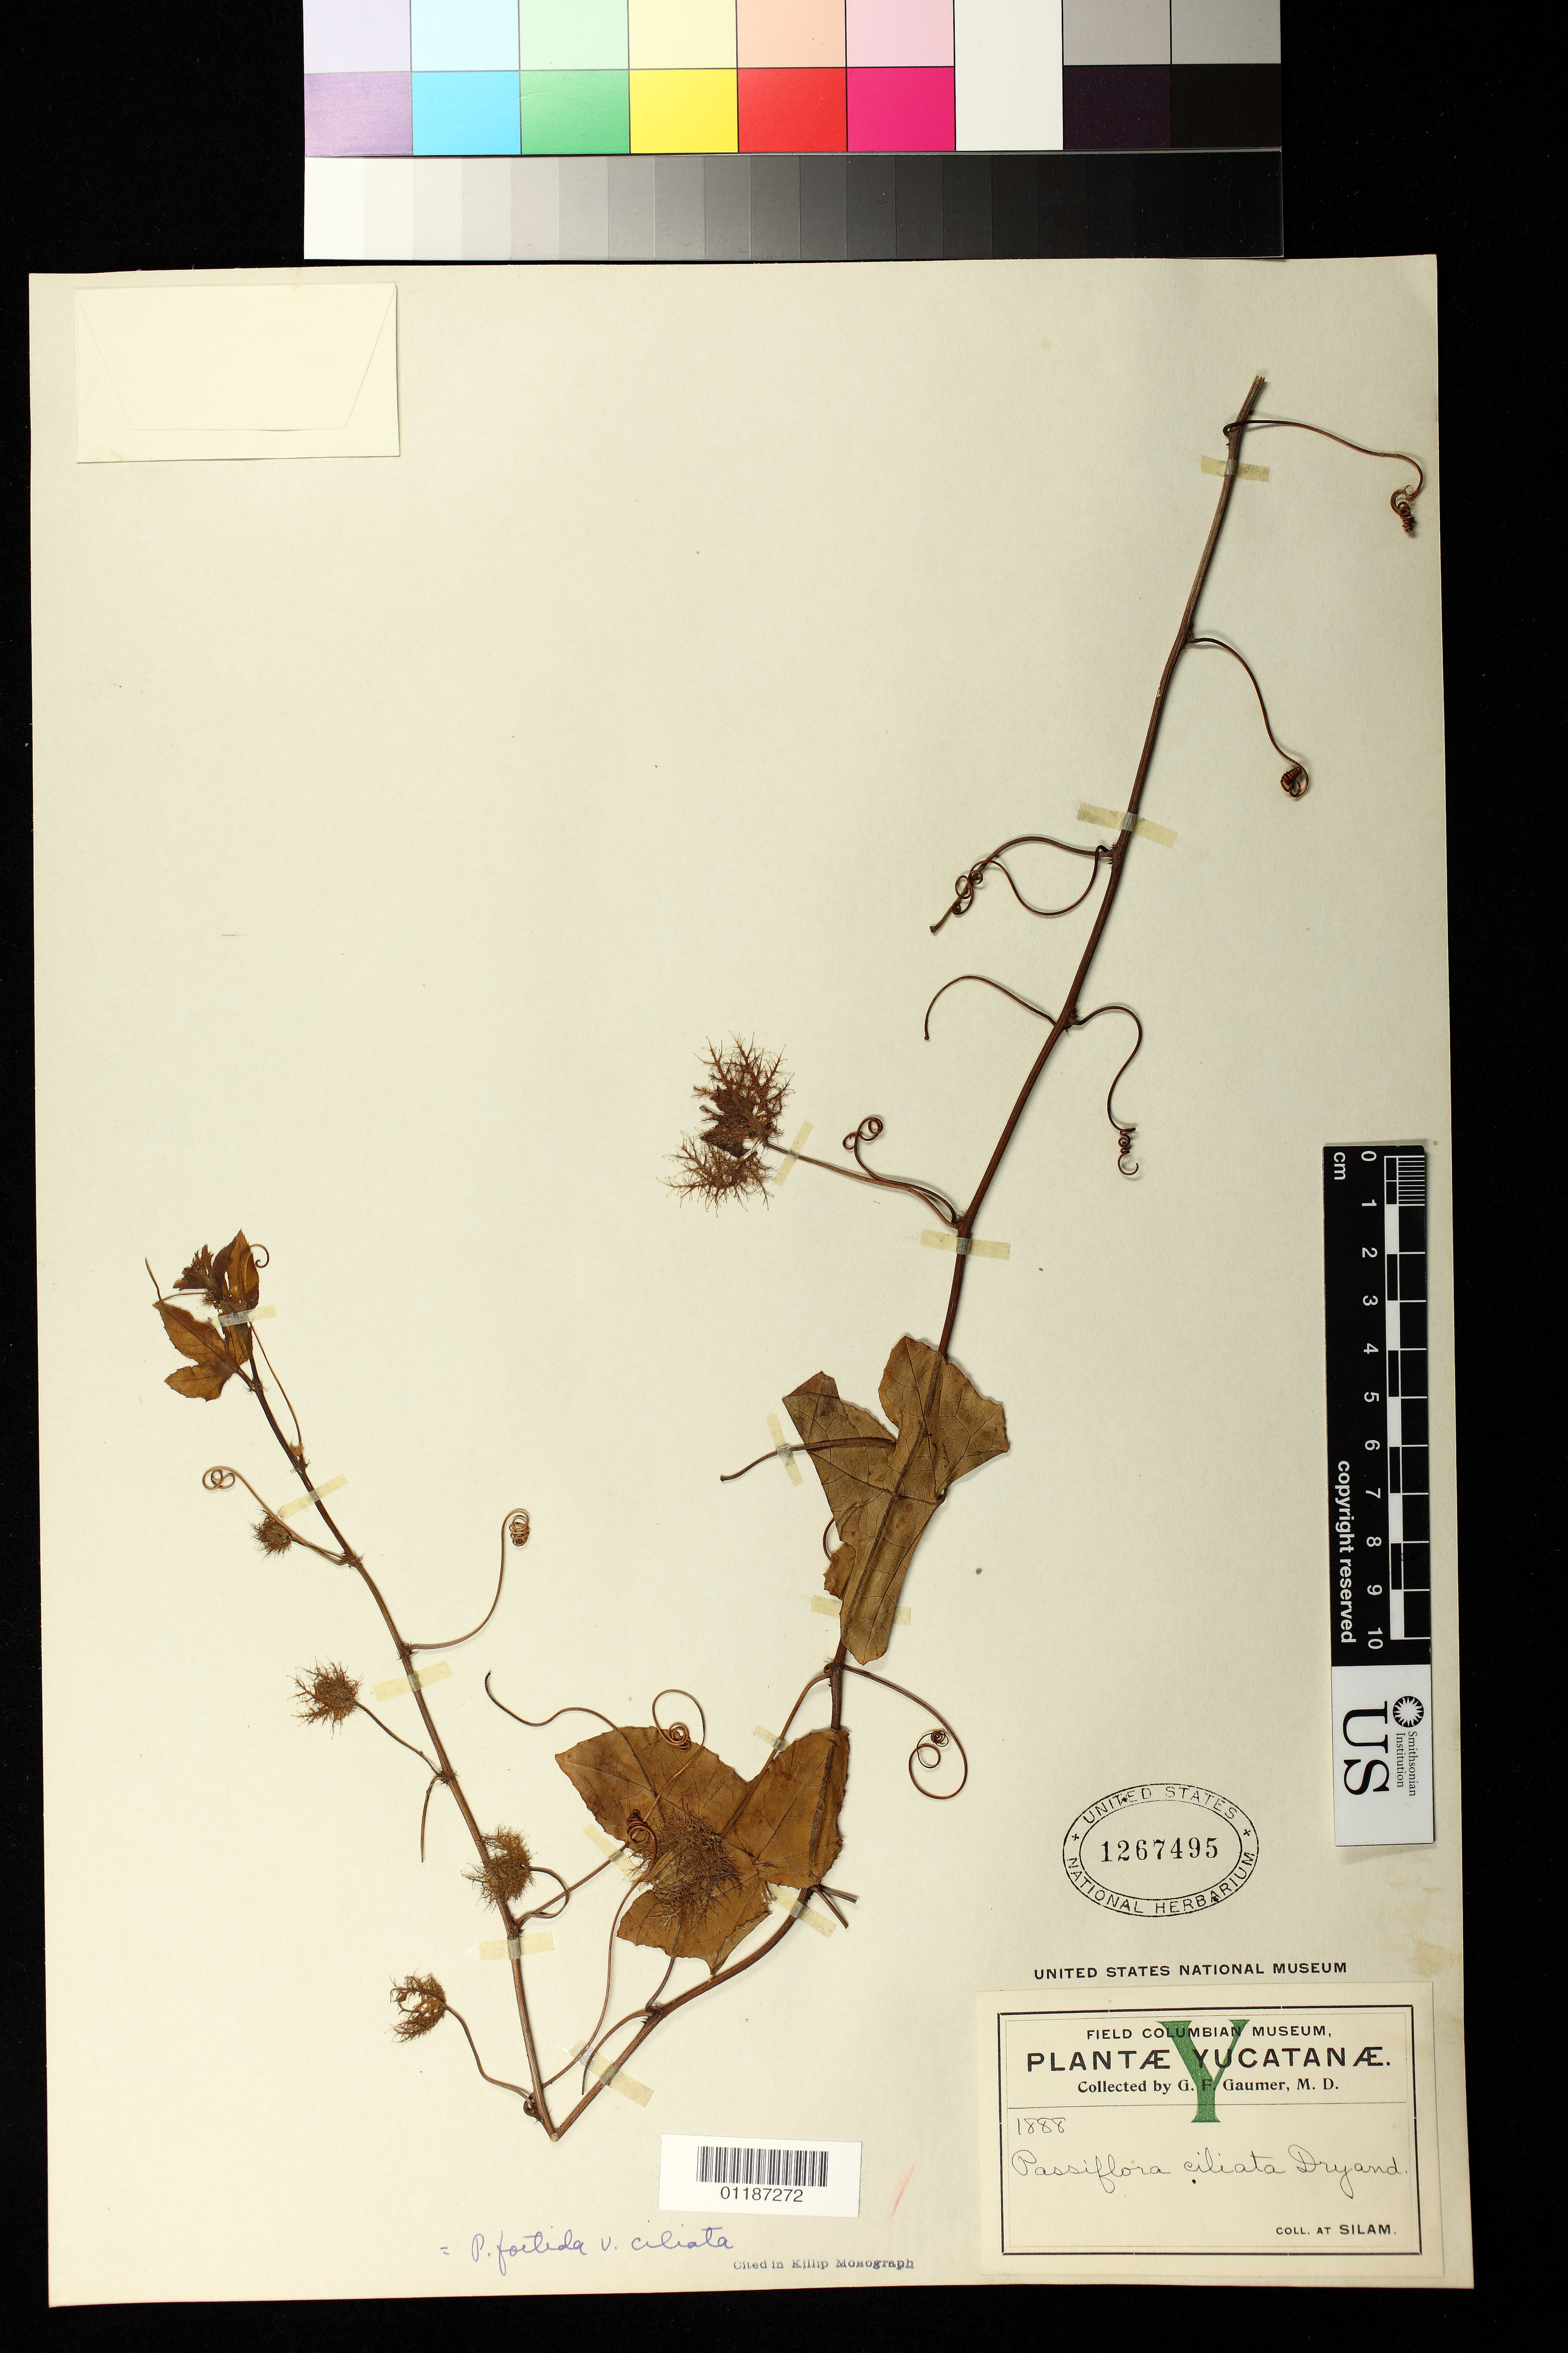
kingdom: Plantae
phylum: Tracheophyta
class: Magnoliopsida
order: Malpighiales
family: Passifloraceae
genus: Passiflora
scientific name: Passiflora foetida var. ciliata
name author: (Aiton) Mast.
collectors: G. F. Gaumer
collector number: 1888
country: Mexico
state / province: Yucatán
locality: Silam.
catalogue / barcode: US 1267495